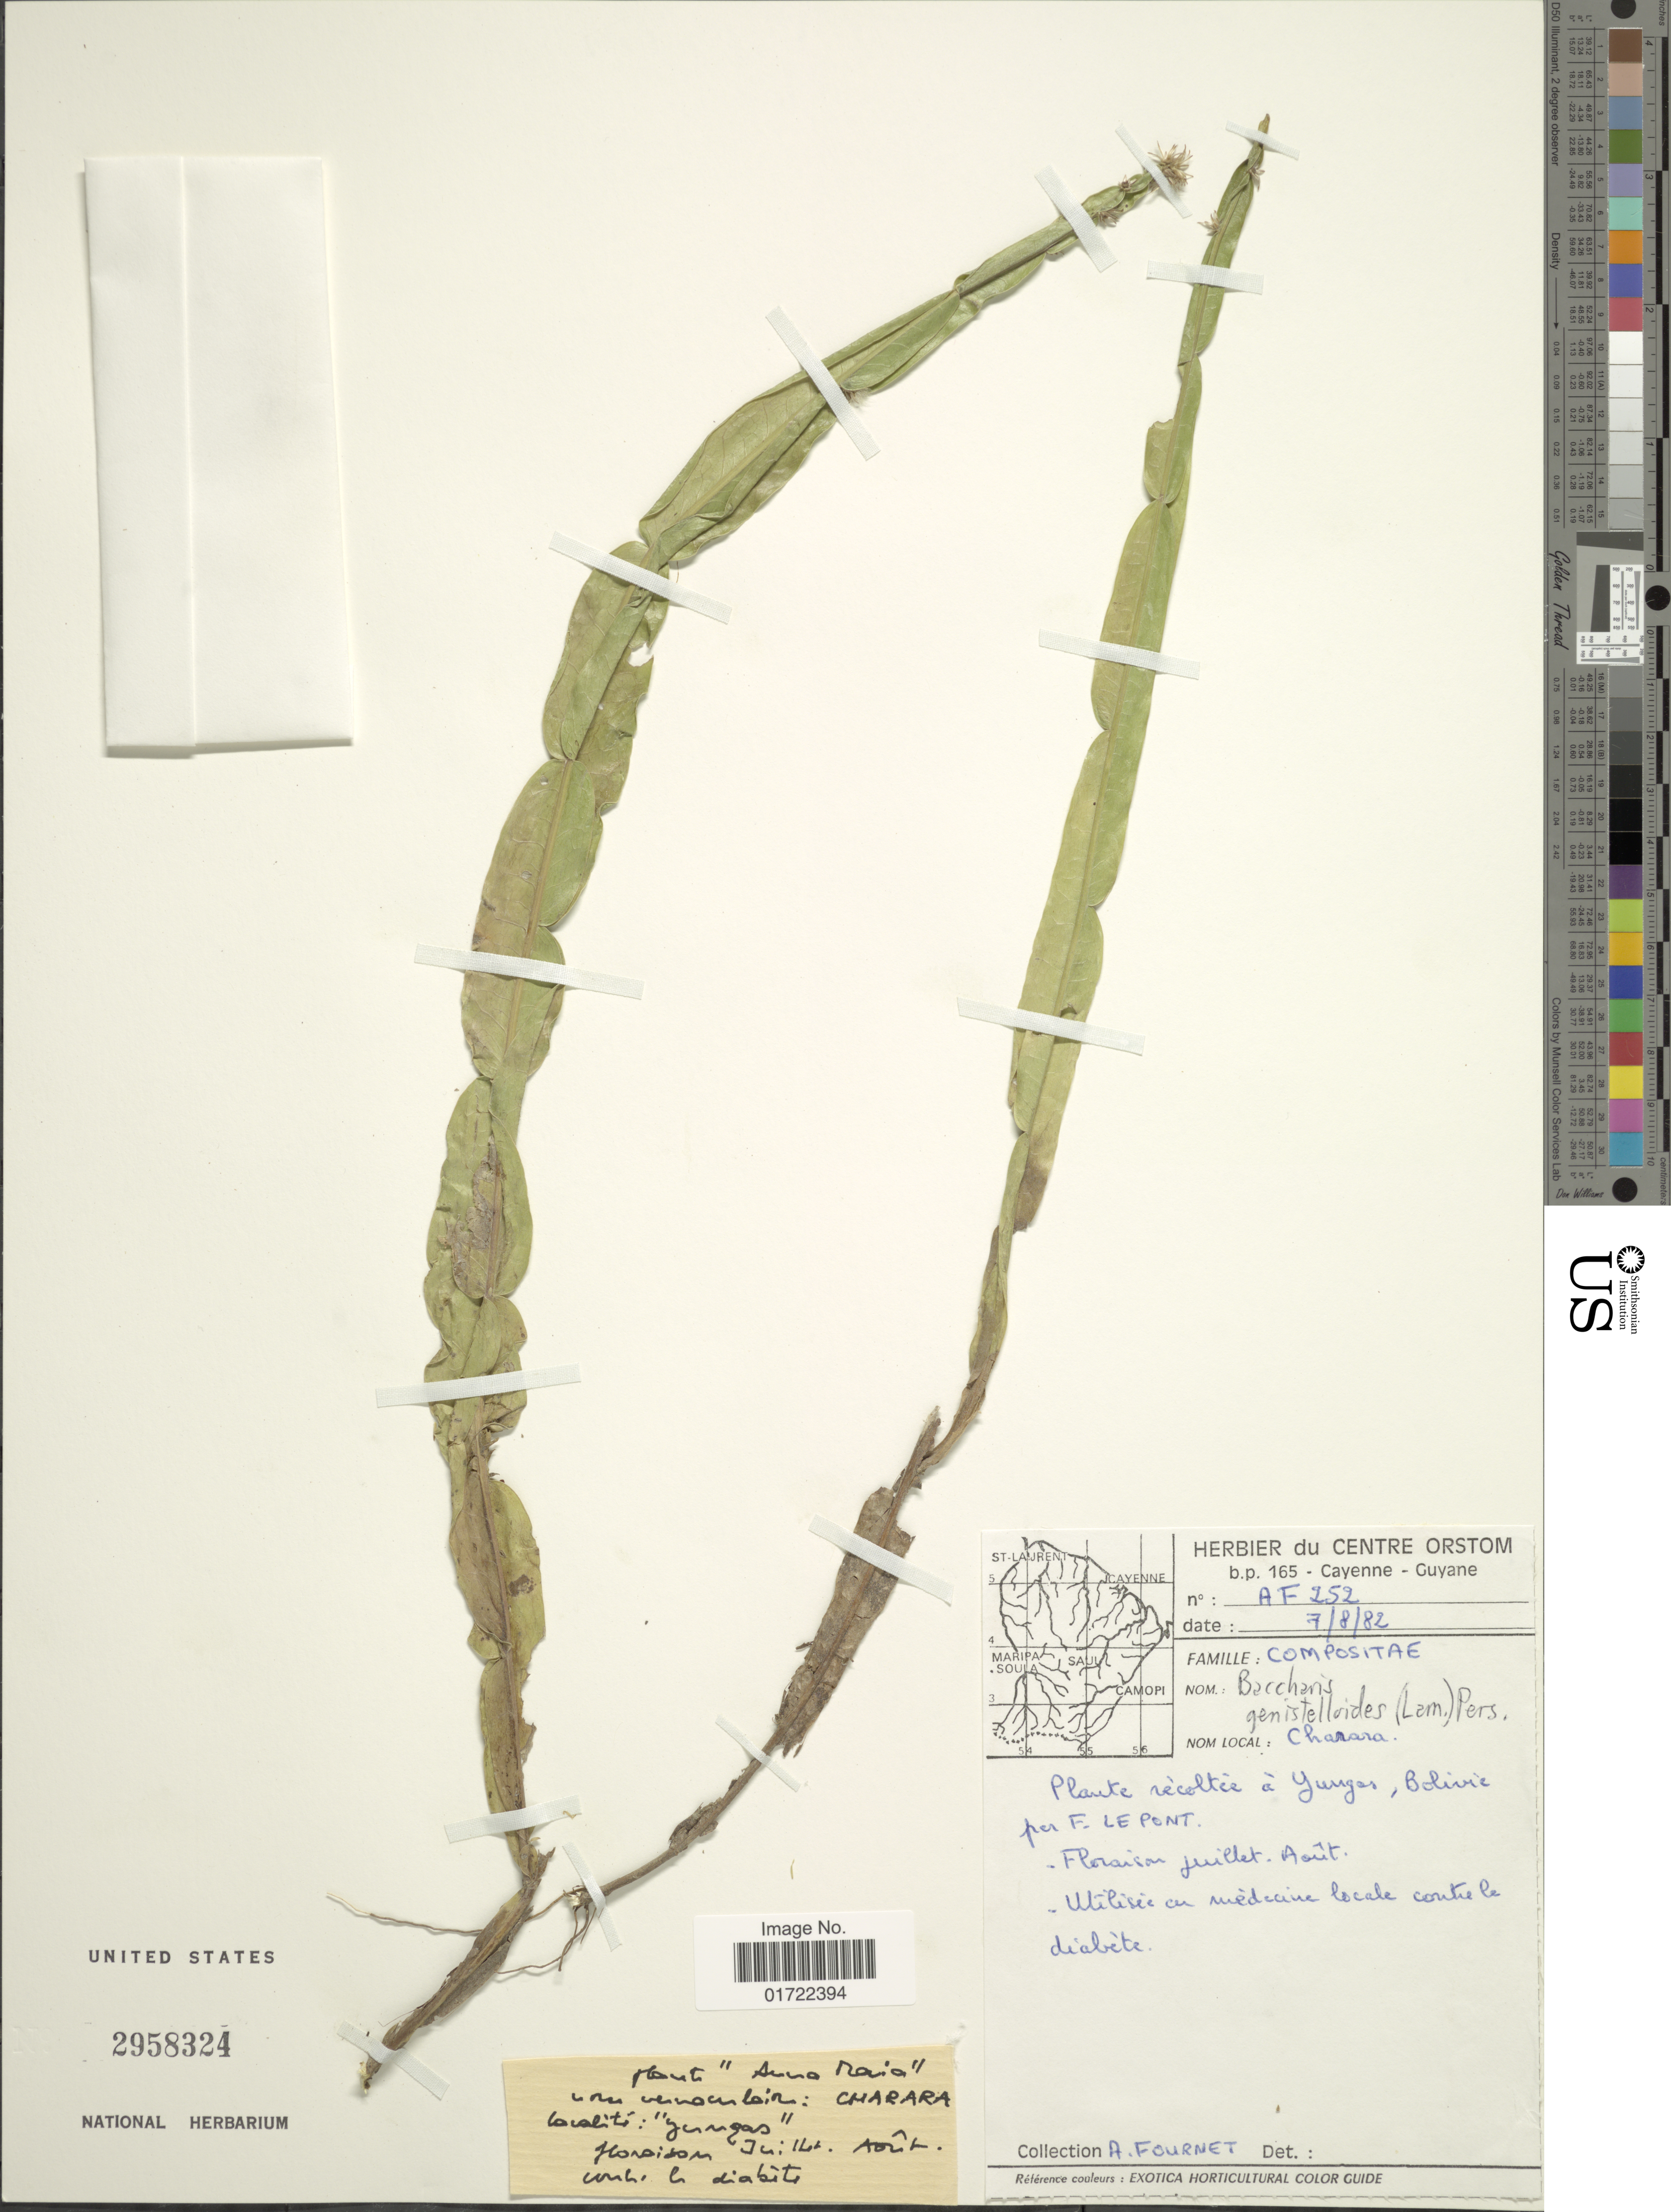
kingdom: Plantae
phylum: Tracheophyta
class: Magnoliopsida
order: Asterales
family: Asteraceae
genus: Baccharis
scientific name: Baccharis genistelloides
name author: (Lam.) Pers.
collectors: A. Fournet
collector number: AF252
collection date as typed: Transcribed d/m/y: 7/8/82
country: Bolivia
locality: Yungas, per E. LE Pont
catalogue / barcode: US 2958324